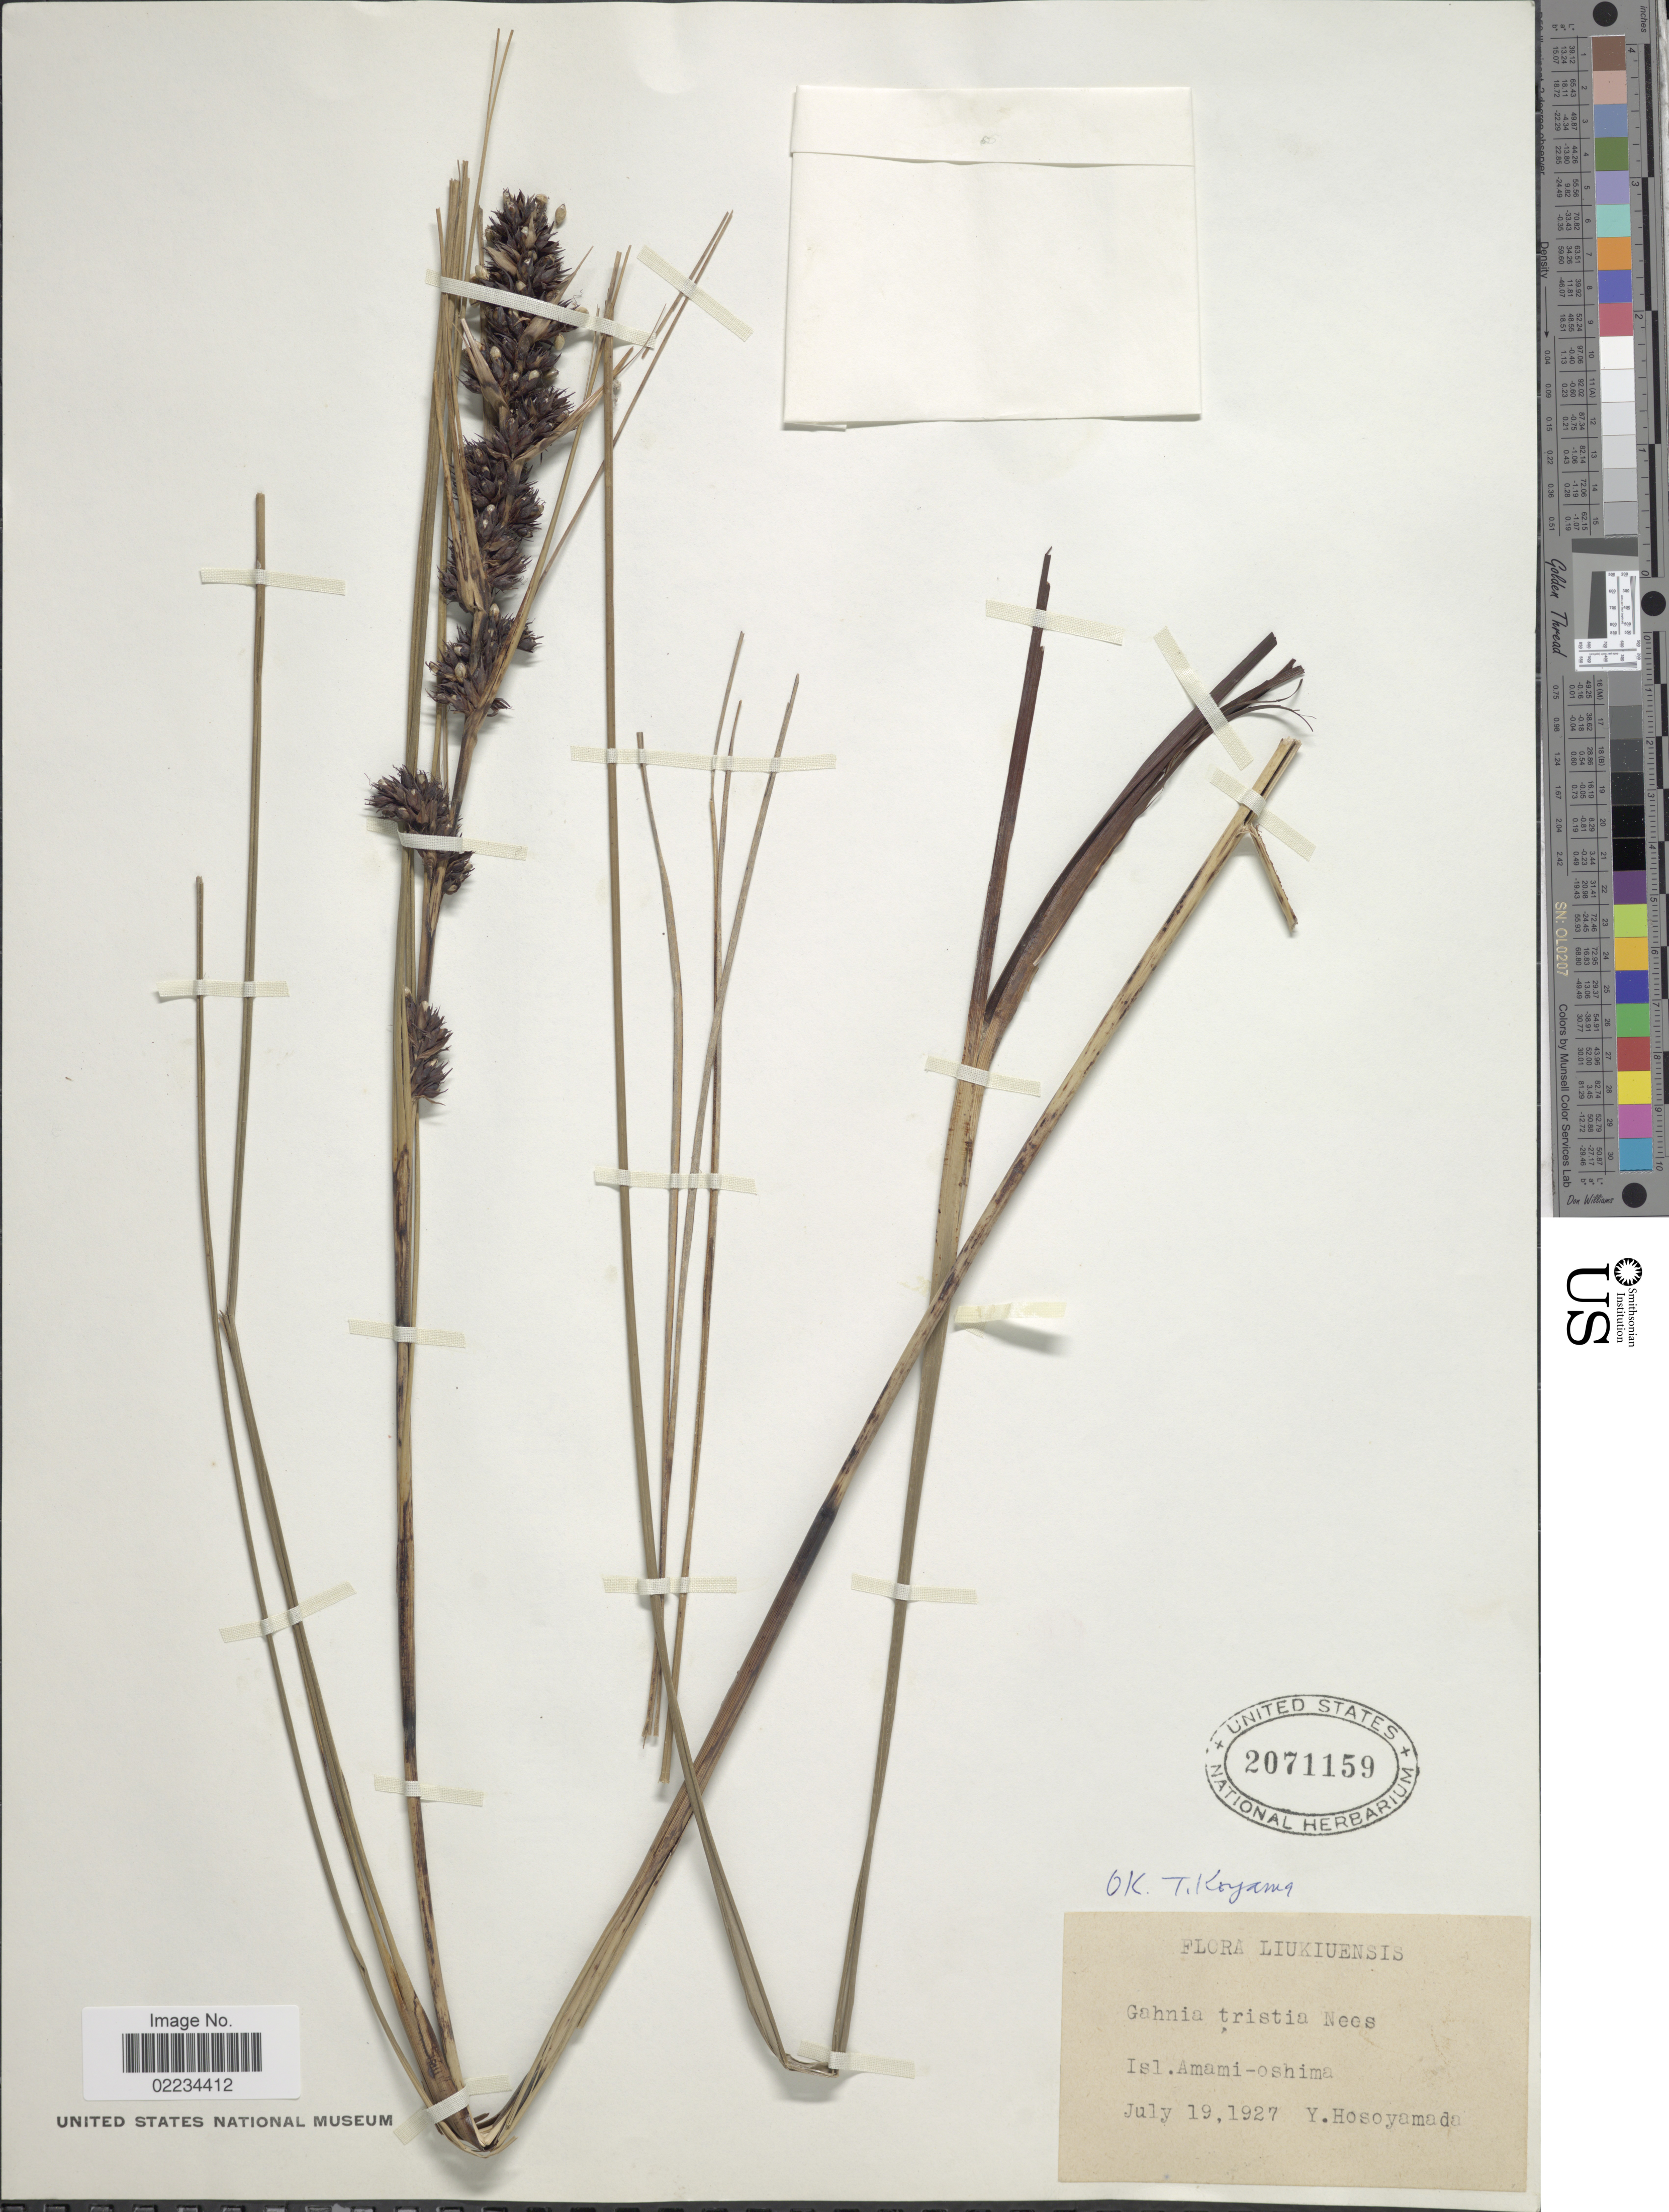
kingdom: Plantae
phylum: Tracheophyta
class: Liliopsida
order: Poales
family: Cyperaceae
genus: Gahnia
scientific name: Gahnia tristis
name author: Nees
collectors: Y. Hosoyamada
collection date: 1927-07-19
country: Japan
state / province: Okinawa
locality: Liukiuensis, Isl. Amami-oshima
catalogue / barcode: US 2071159